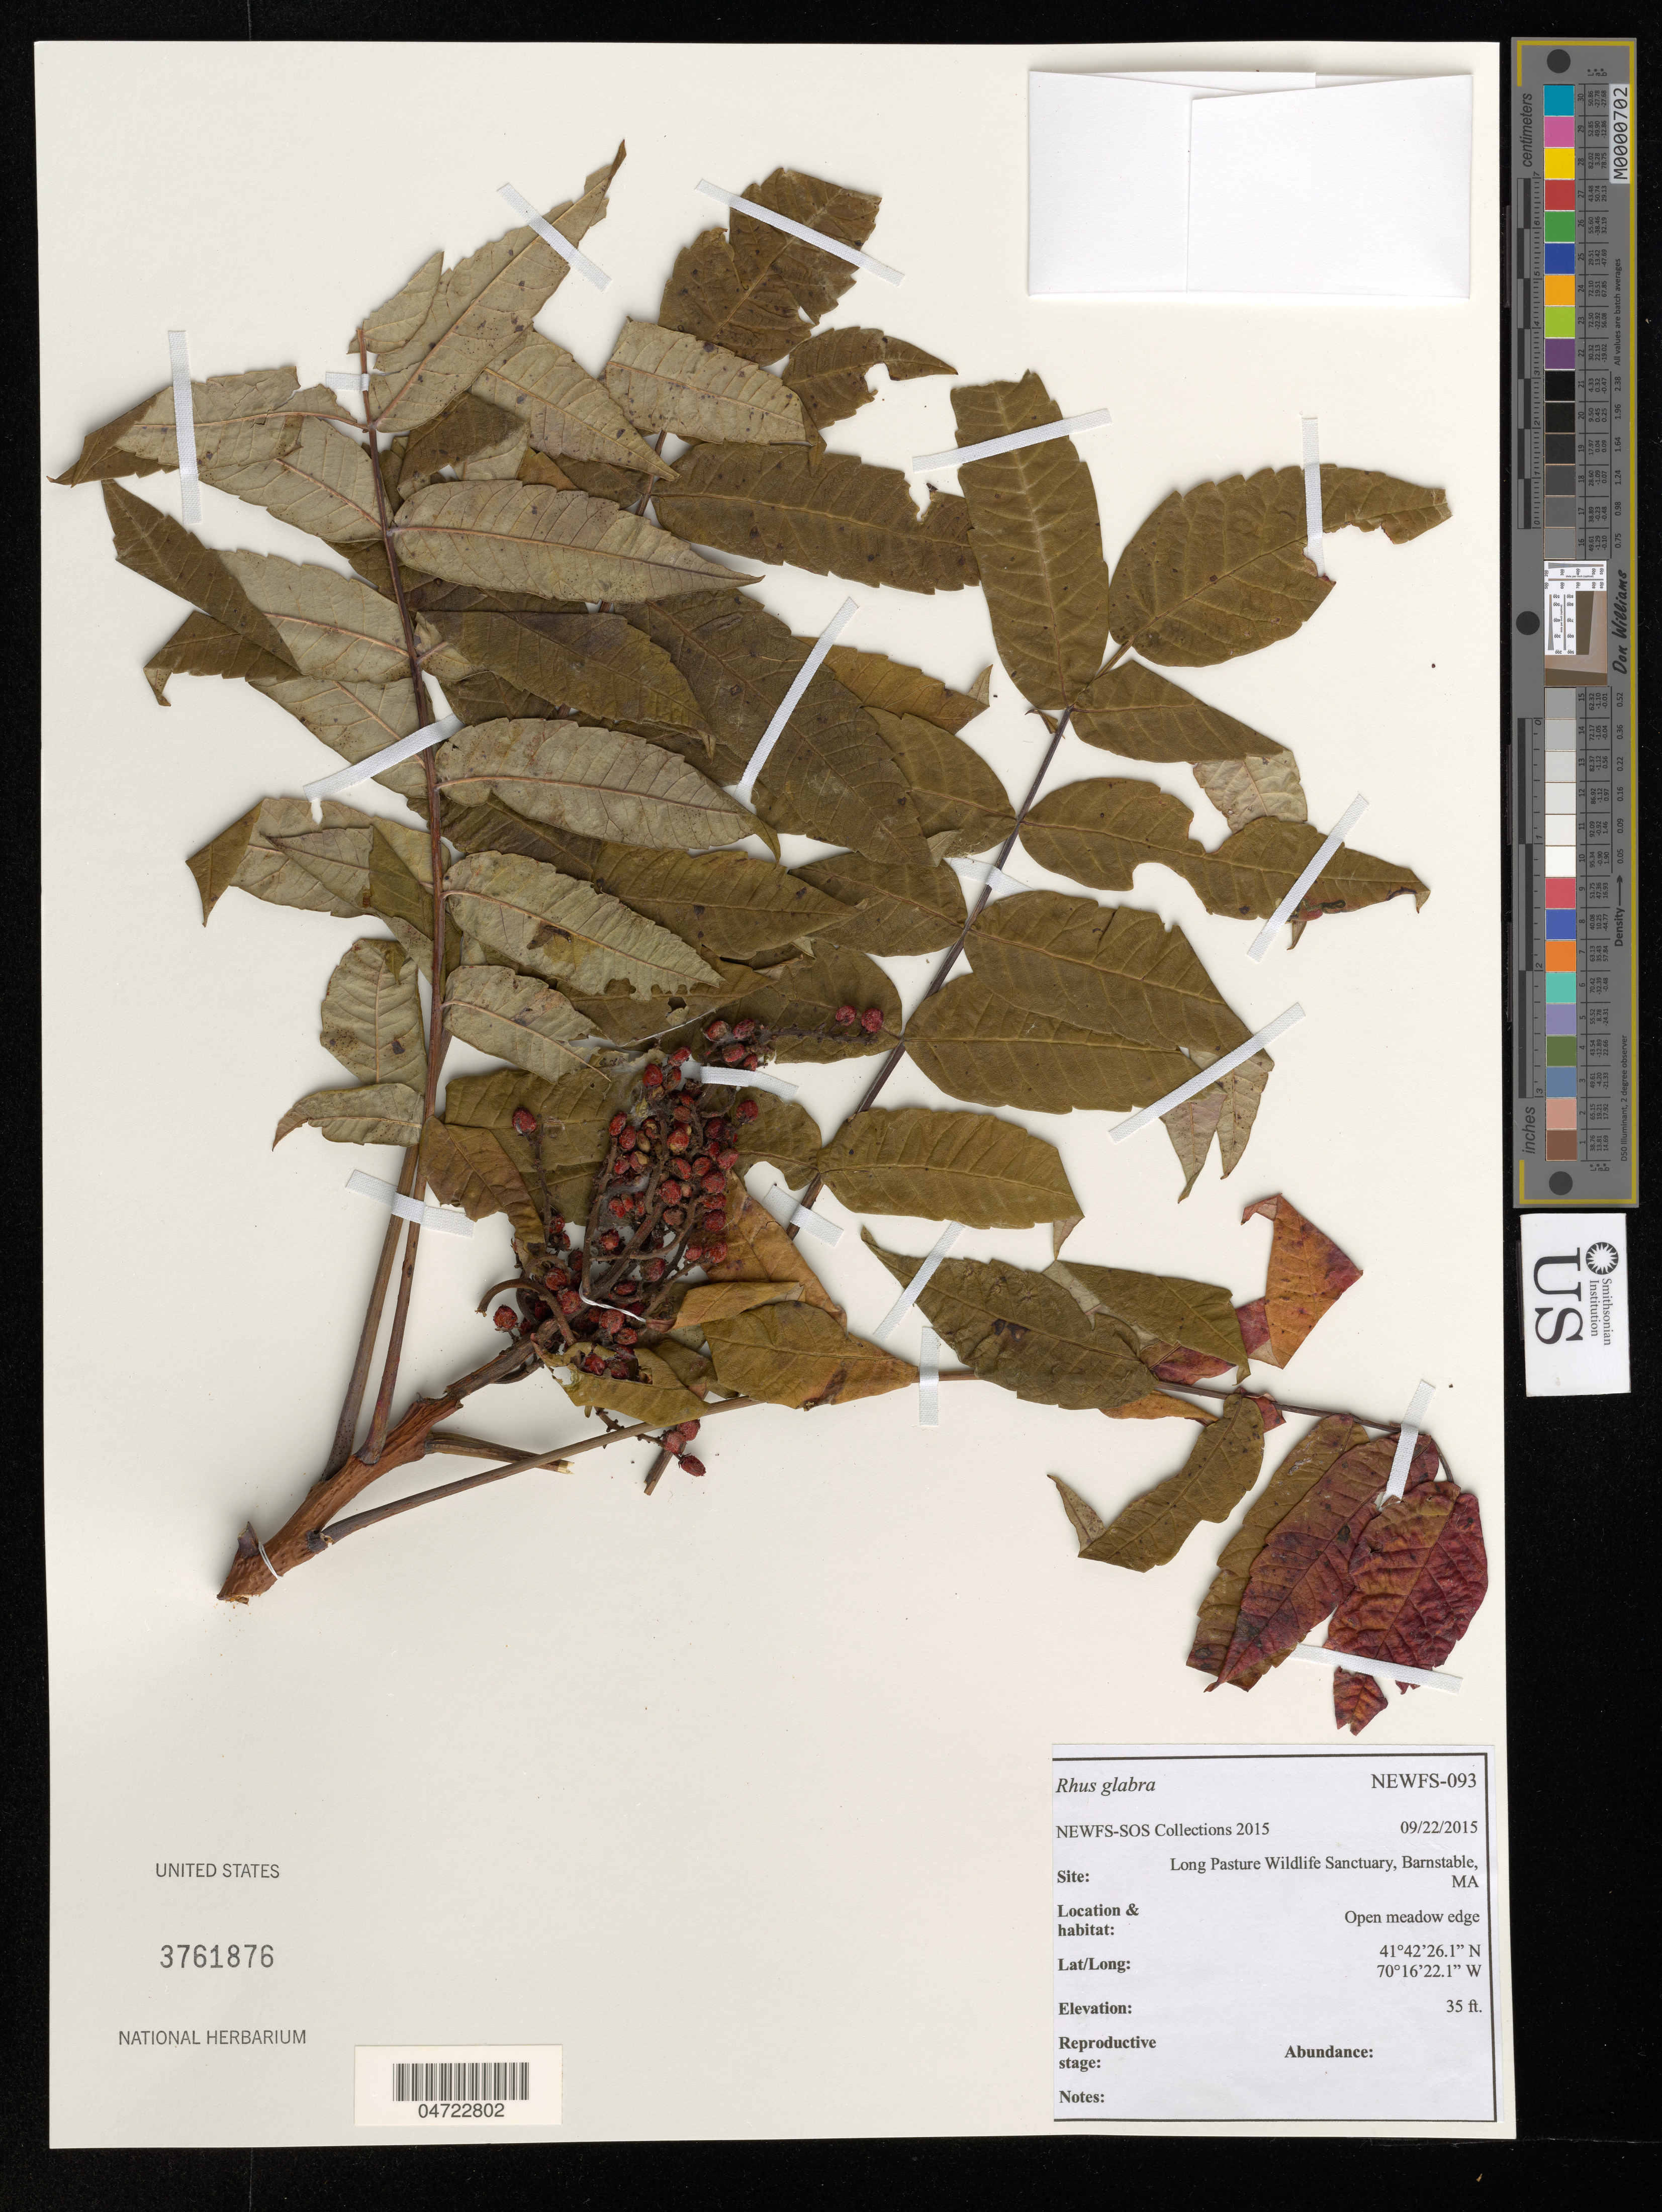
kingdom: Plantae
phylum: Tracheophyta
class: Magnoliopsida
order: Sapindales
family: Anacardiaceae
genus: Rhus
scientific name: Rhus glabra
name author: L.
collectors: NEWFS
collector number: NEWFS-093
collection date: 2015-09-22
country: United States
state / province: Massachusetts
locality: Site: Long Pasture Wildlife Sanctuary, Barnstable, MA.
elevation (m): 11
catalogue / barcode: US 3761876